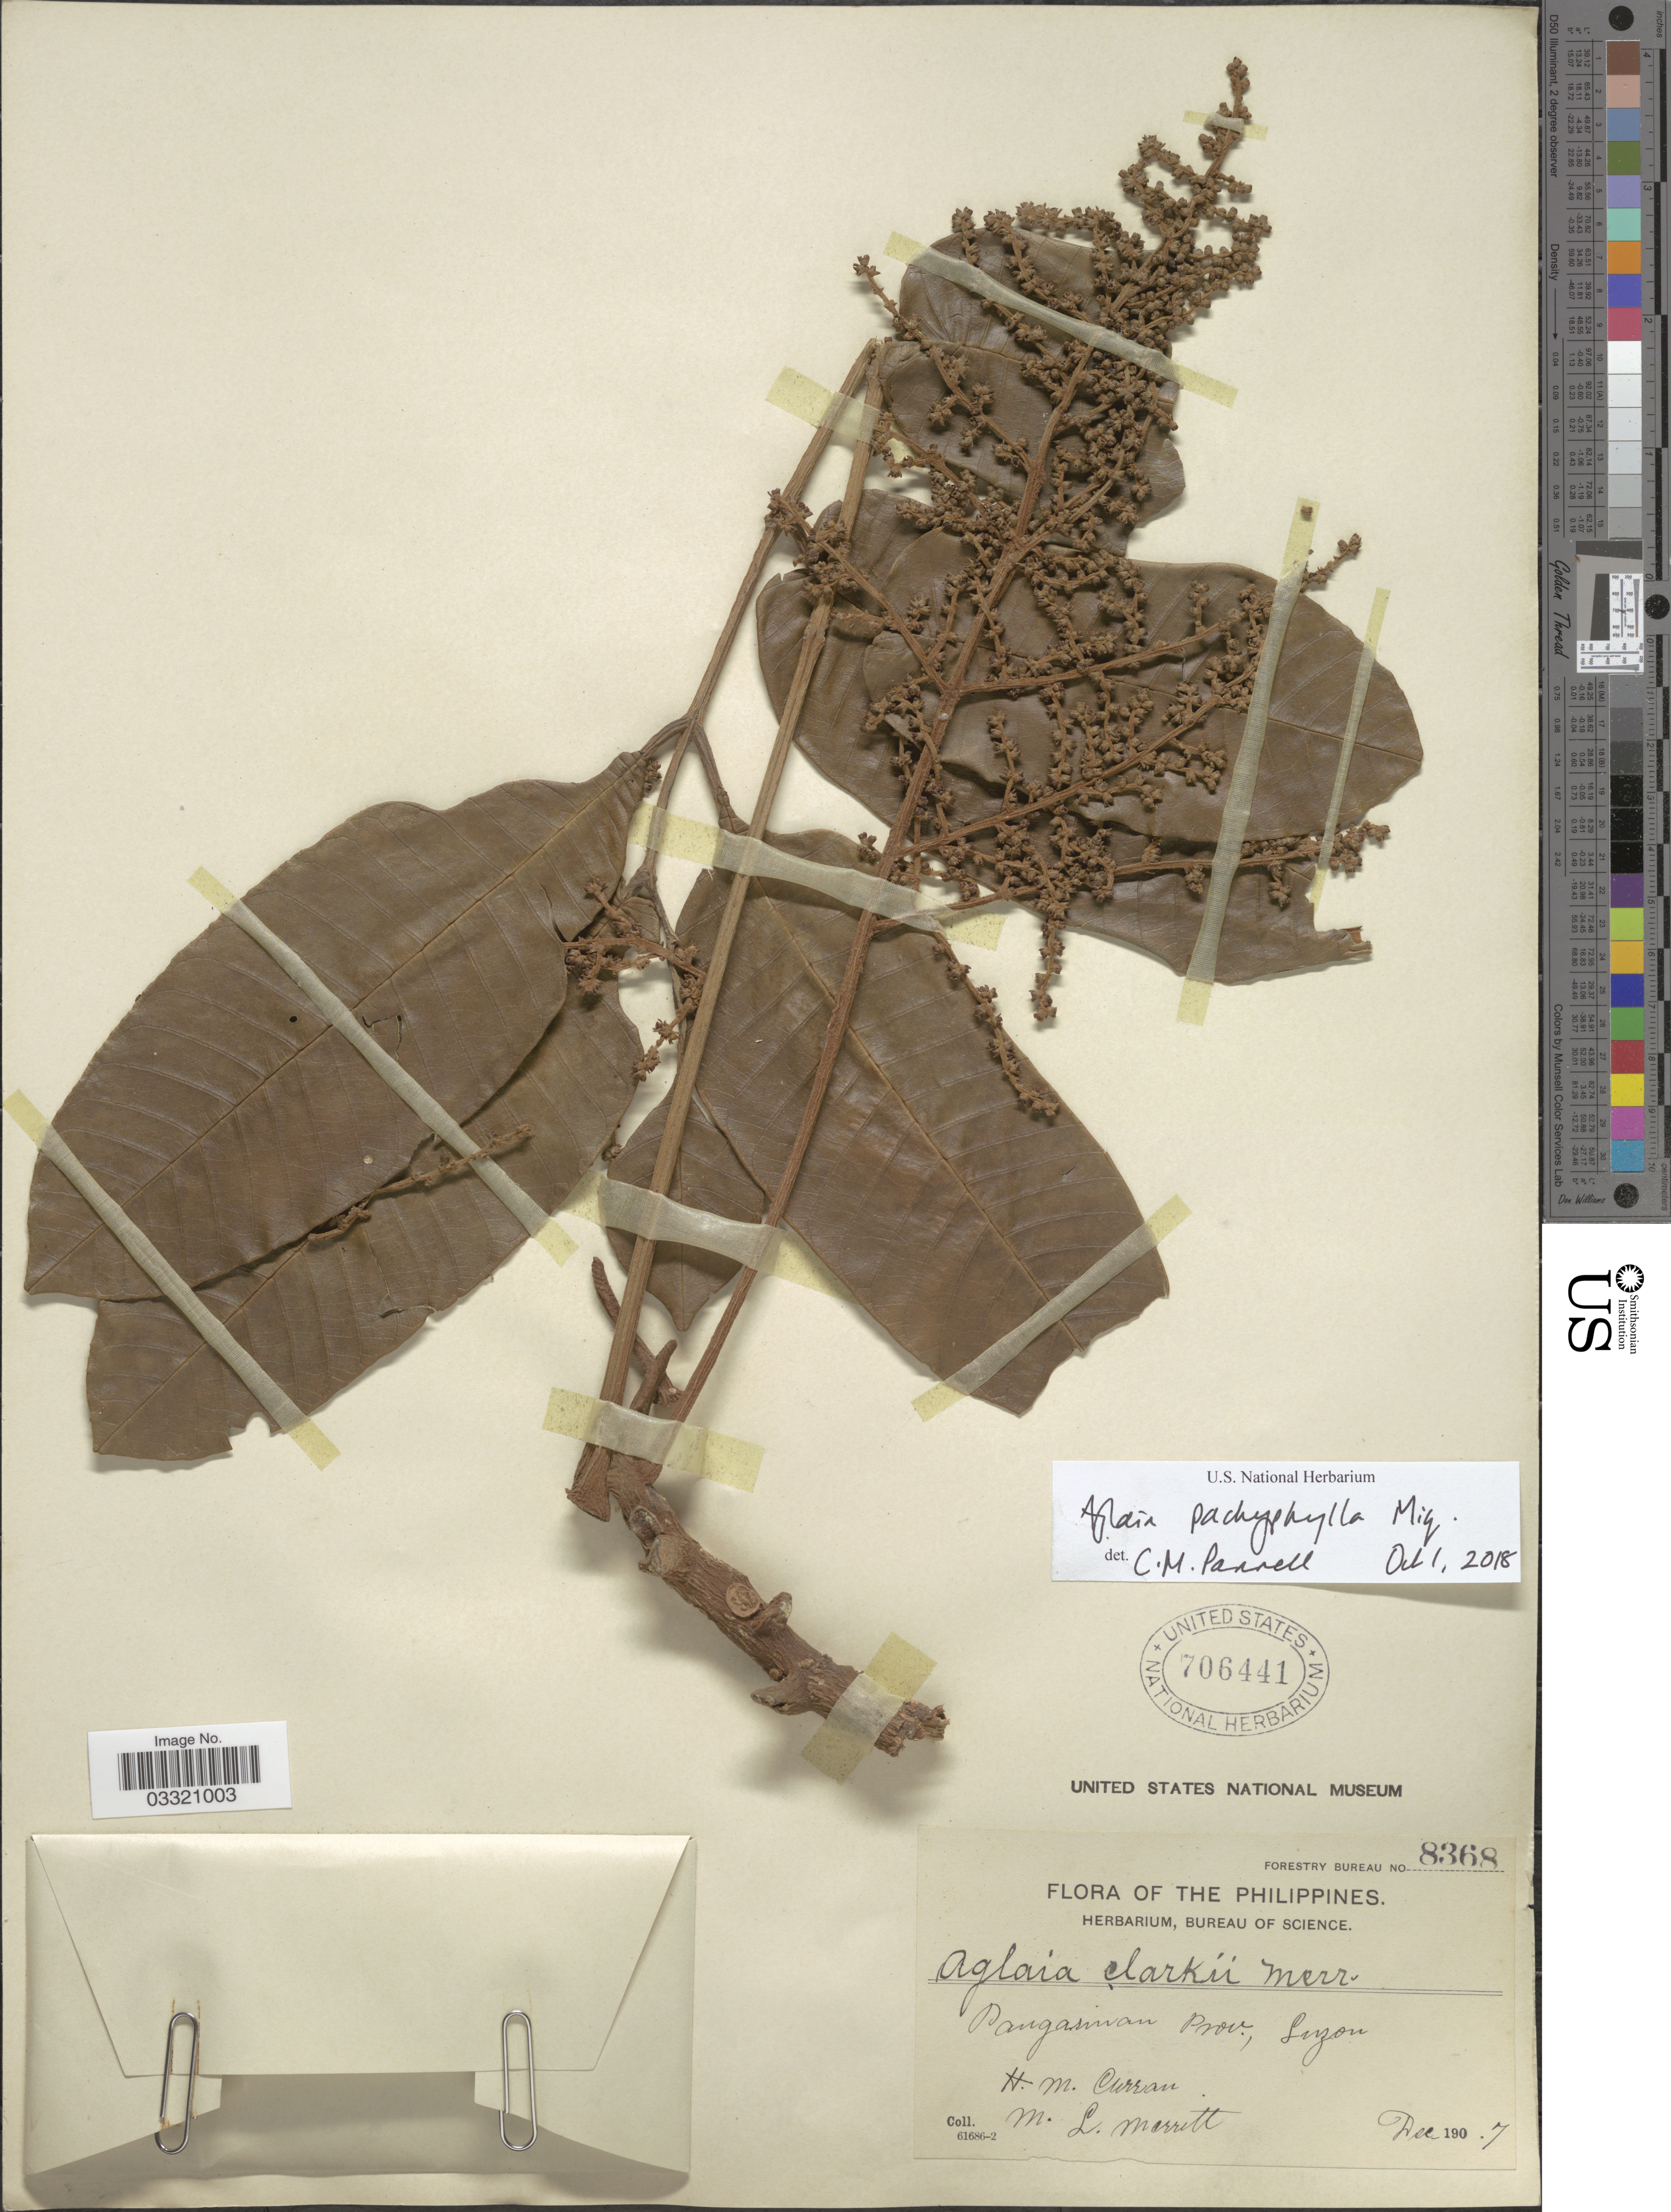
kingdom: Plantae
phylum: Tracheophyta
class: Magnoliopsida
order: Sapindales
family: Meliaceae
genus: Aglaia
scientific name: Aglaia pachyphylla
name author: Miq.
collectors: H. M. Curran & M. L. Merritt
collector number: Forestry Bureau 8368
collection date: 1907-12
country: Philippines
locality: Pangasinan Prov., Luzon.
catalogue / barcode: US 706441